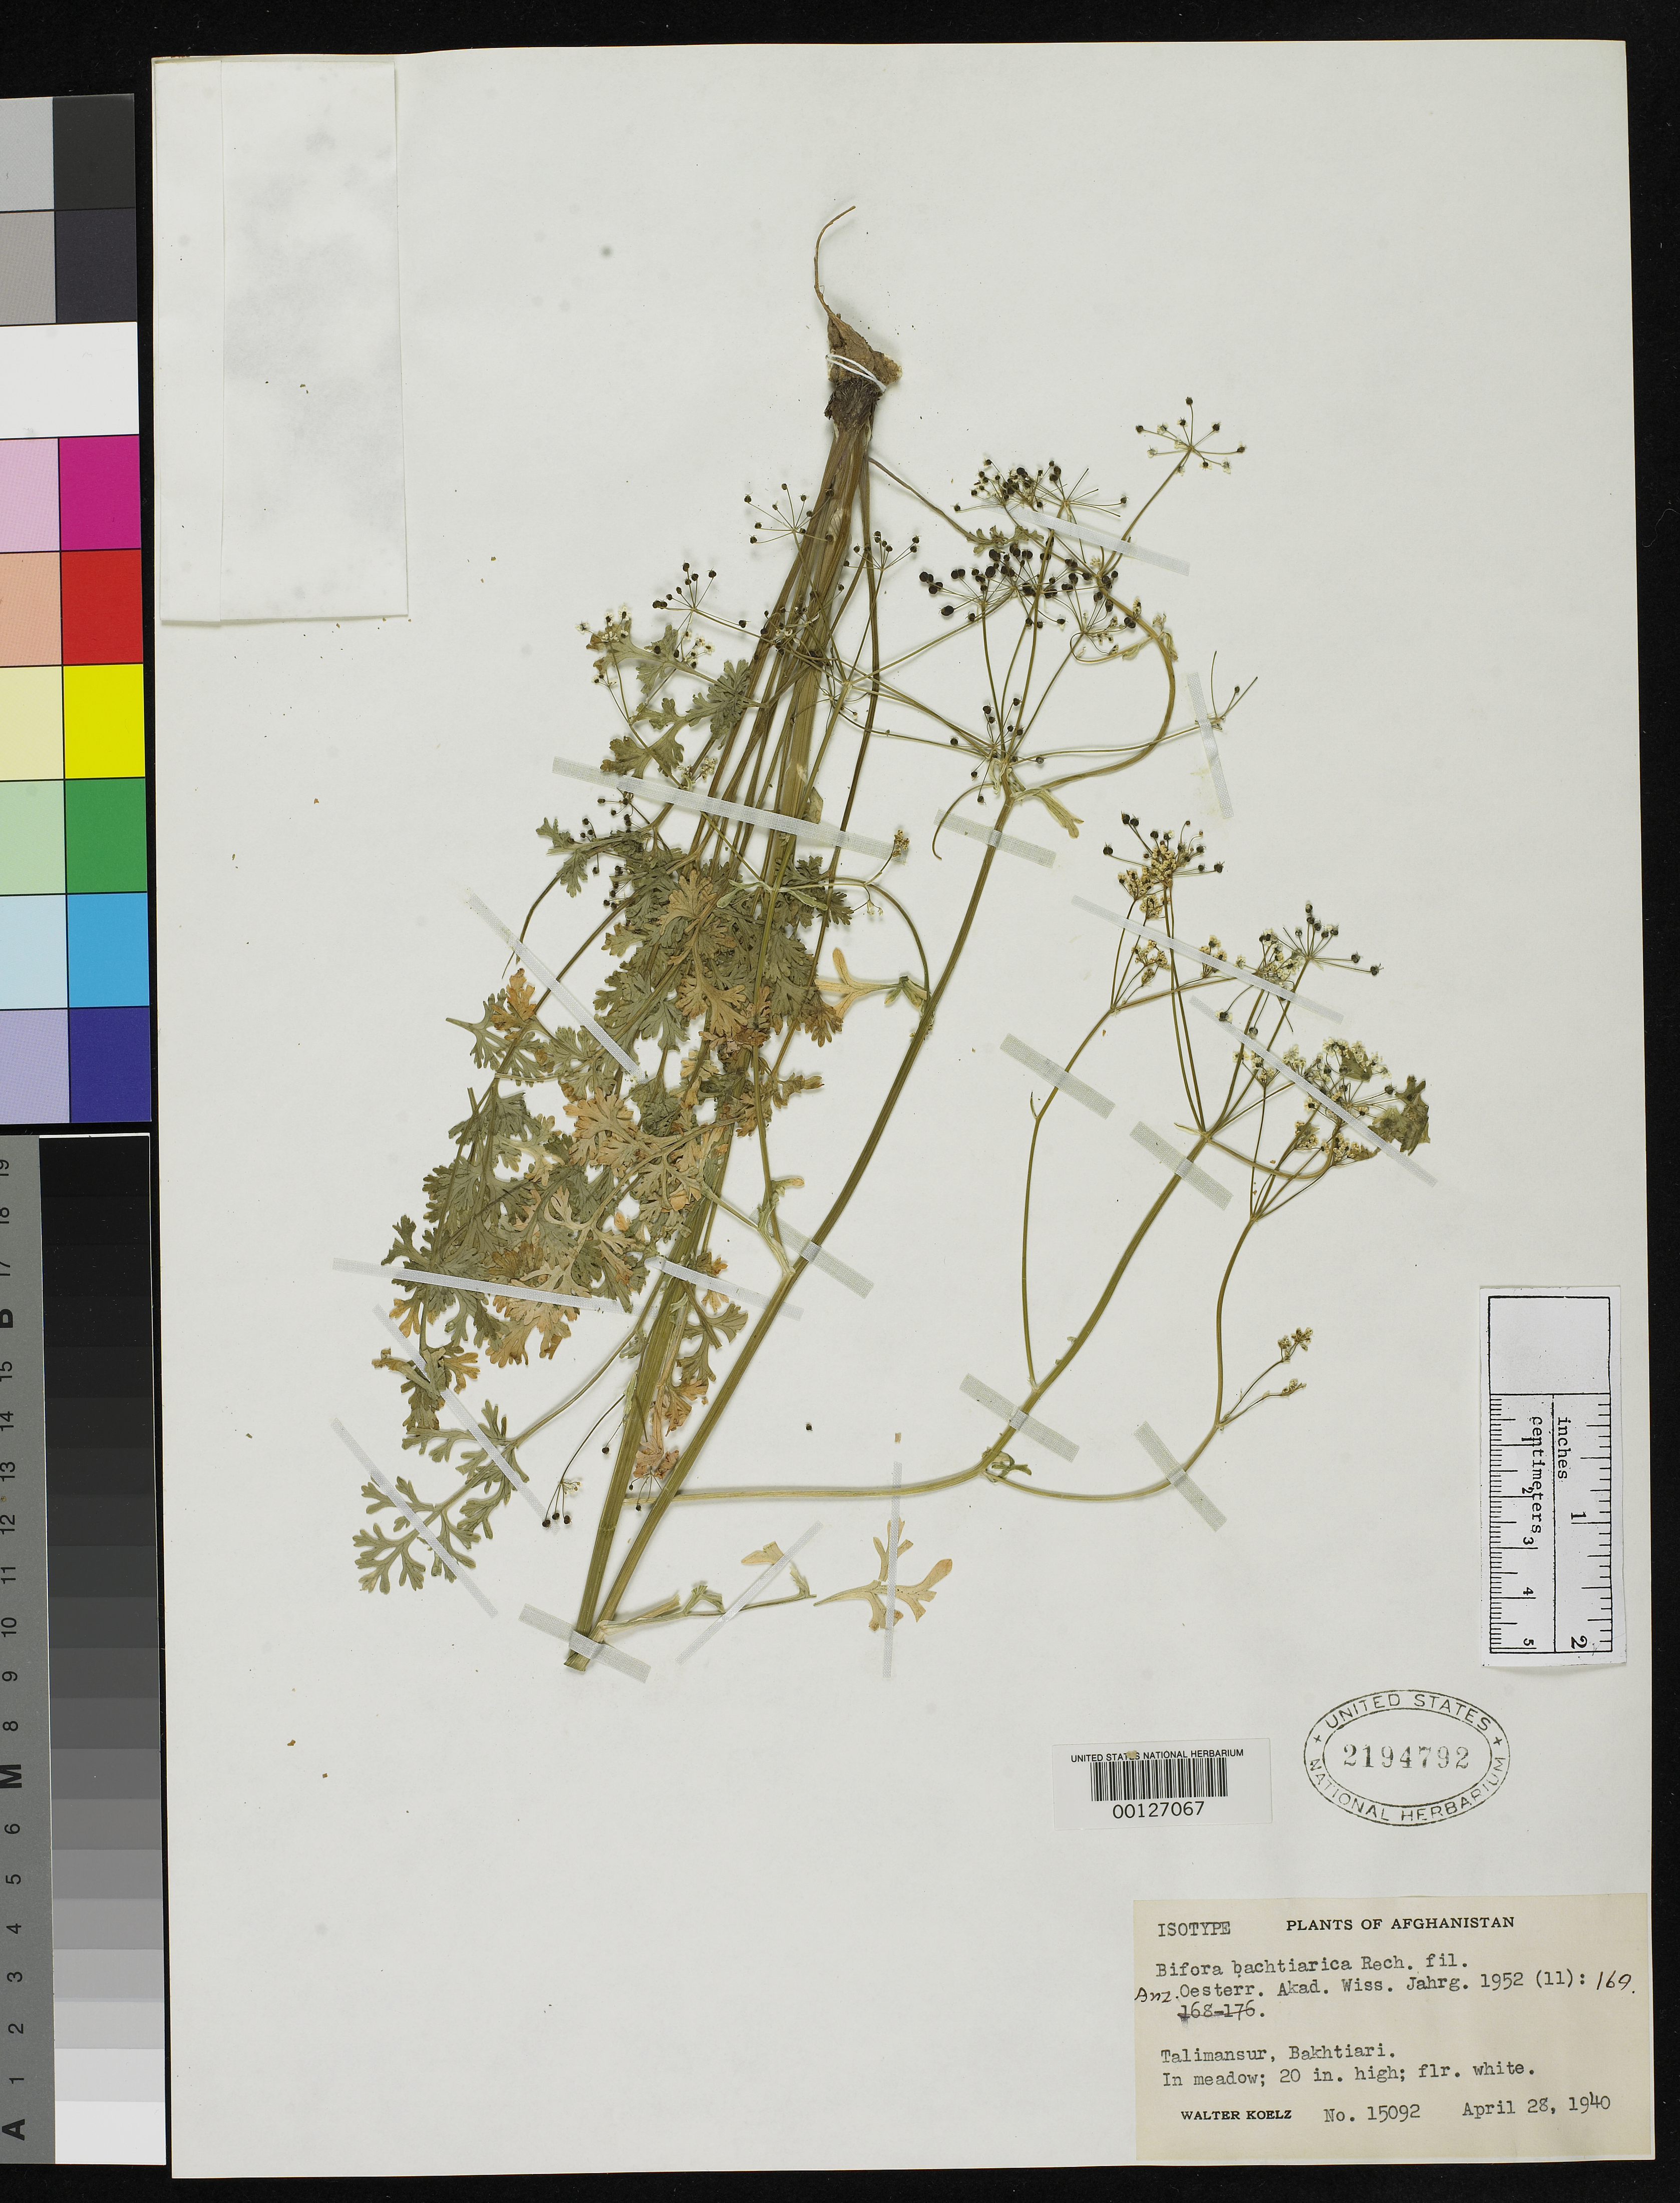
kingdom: Plantae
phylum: Tracheophyta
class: Magnoliopsida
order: Apiales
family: Apiaceae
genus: Bifora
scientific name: Bifora bachtiarica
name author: Rech. f.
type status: Isotype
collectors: W. N. Koelz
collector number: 15092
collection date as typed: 28 Apr 1940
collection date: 1940-04-28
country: Iran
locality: Talimansur. Bakhtiari.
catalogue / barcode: US 2194792